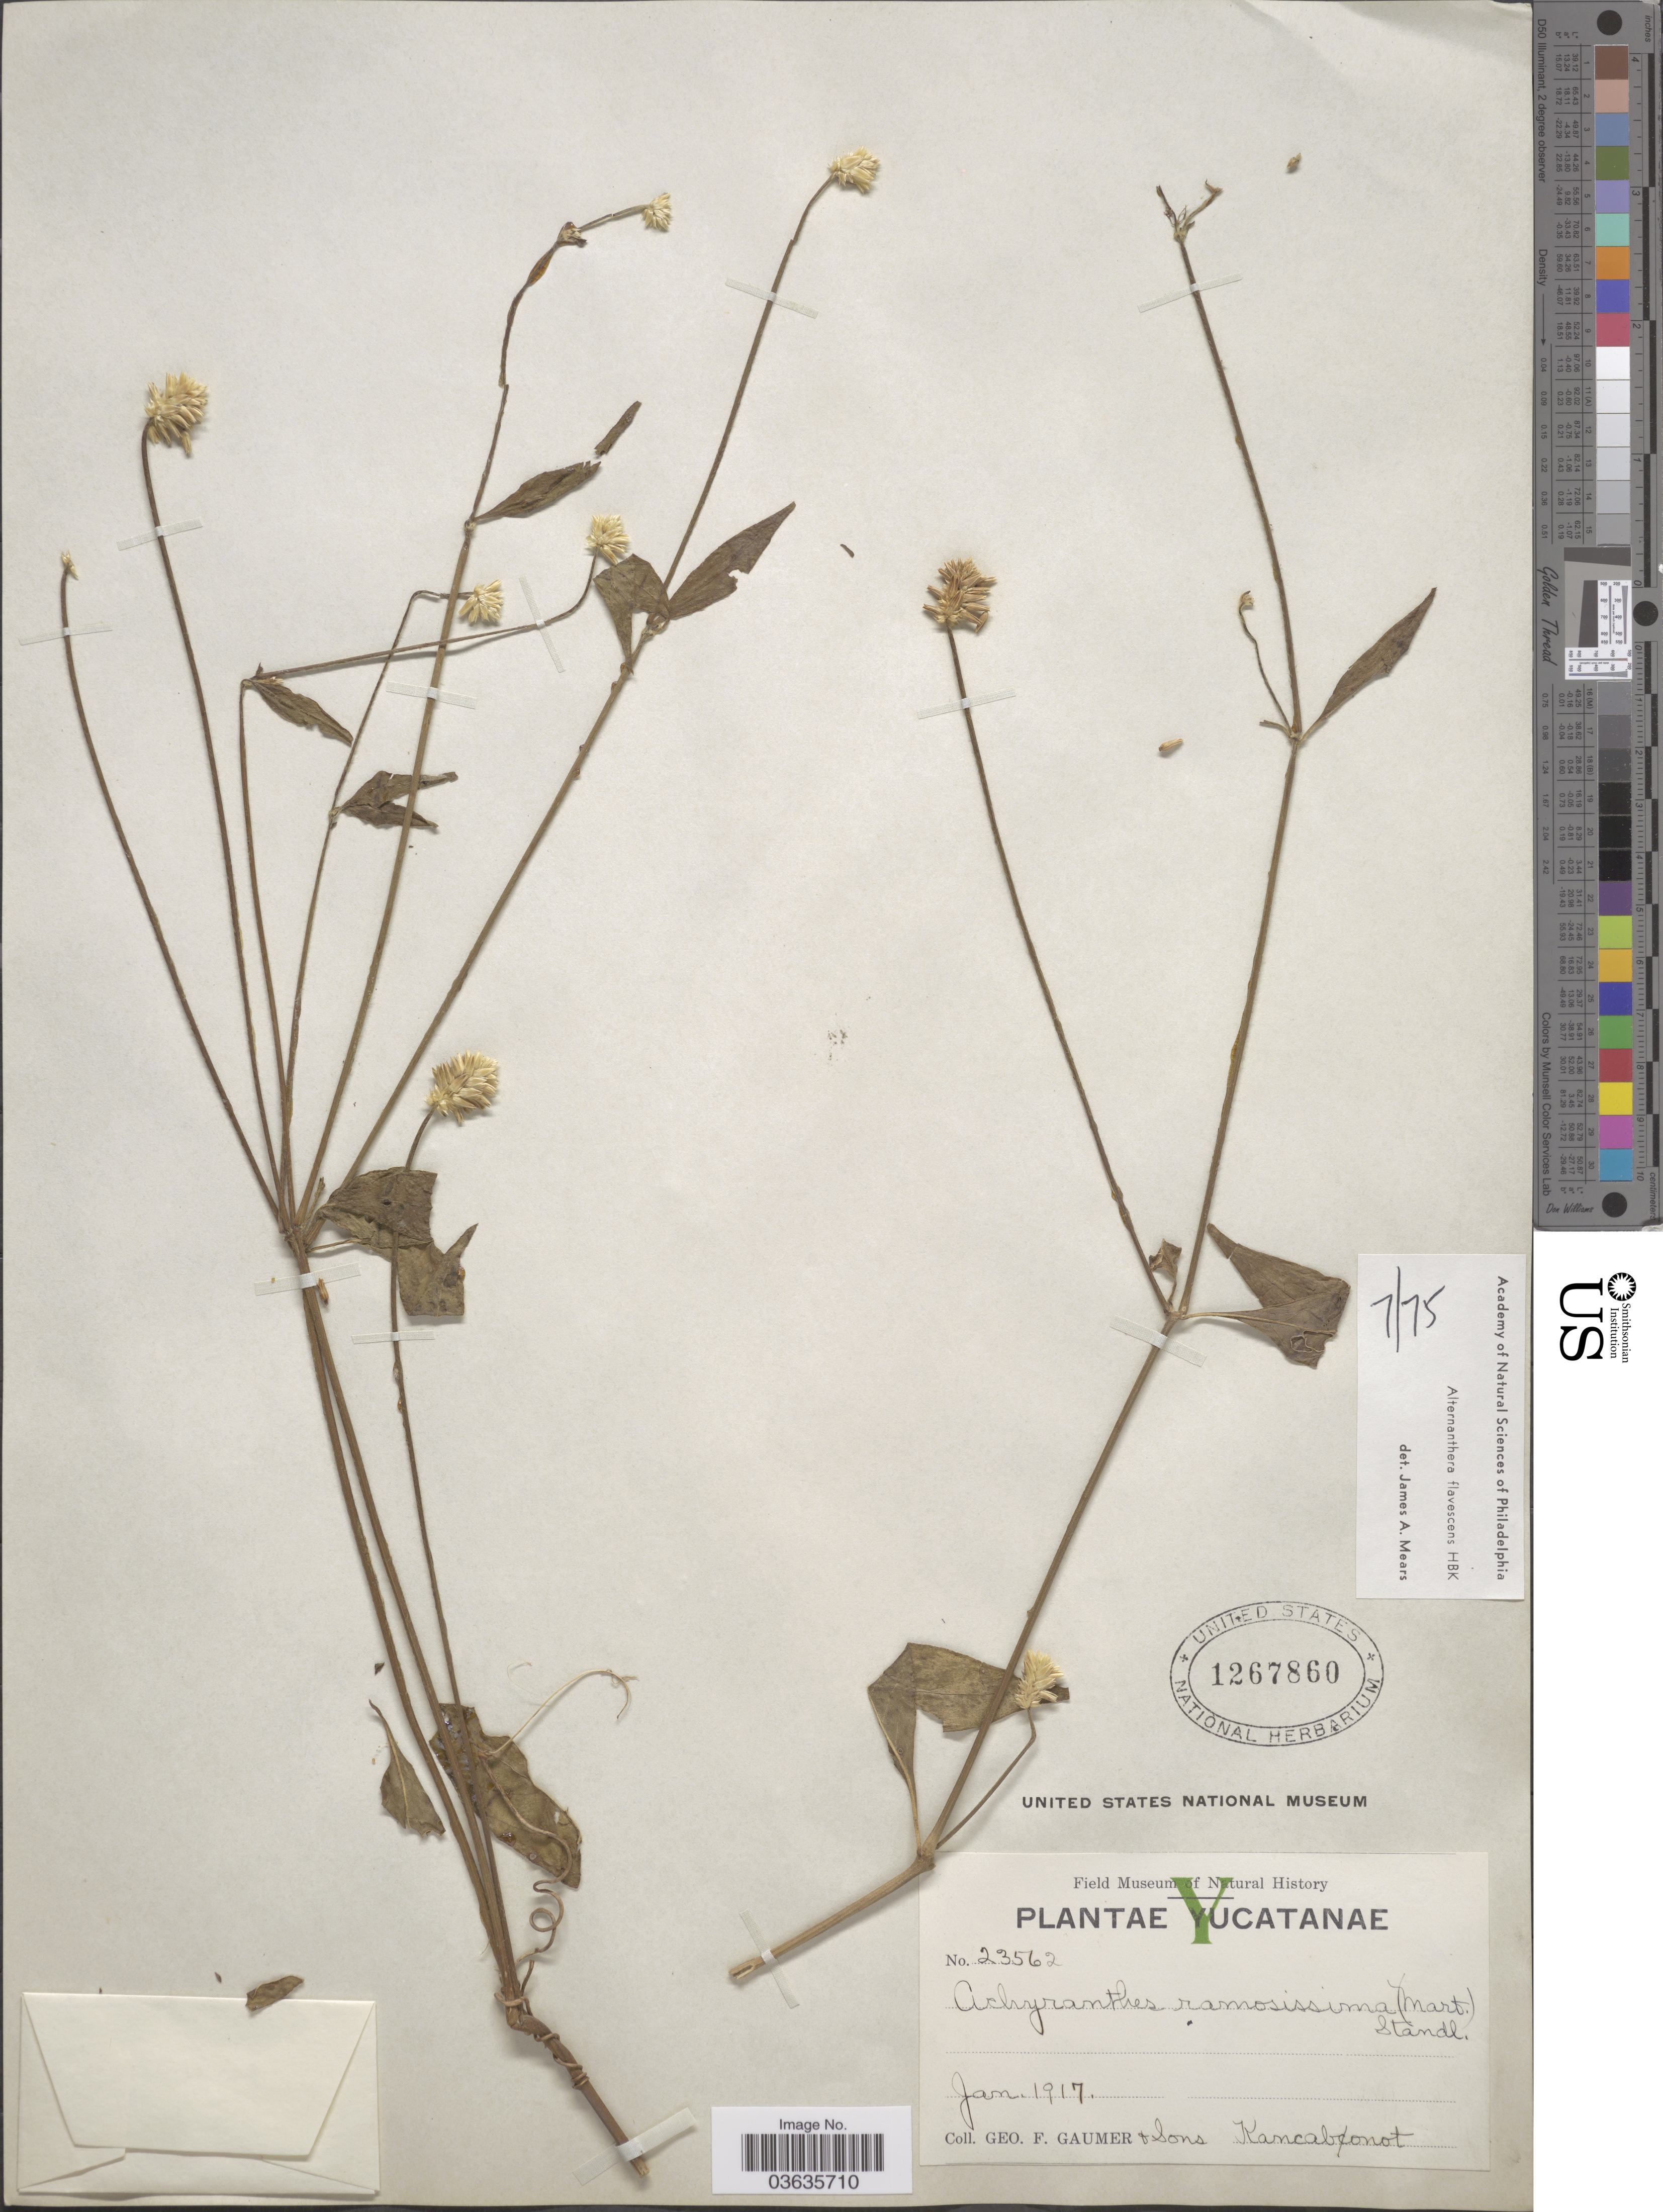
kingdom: Plantae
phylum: Tracheophyta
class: Magnoliopsida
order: Caryophyllales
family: Amaranthaceae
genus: Alternanthera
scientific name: Alternanthera flavescens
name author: Kunth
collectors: G. F. Gaumer & Sons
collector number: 23562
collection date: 1917-01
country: Mexico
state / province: Yucatán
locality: Kancabȼonot.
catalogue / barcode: US 1267860